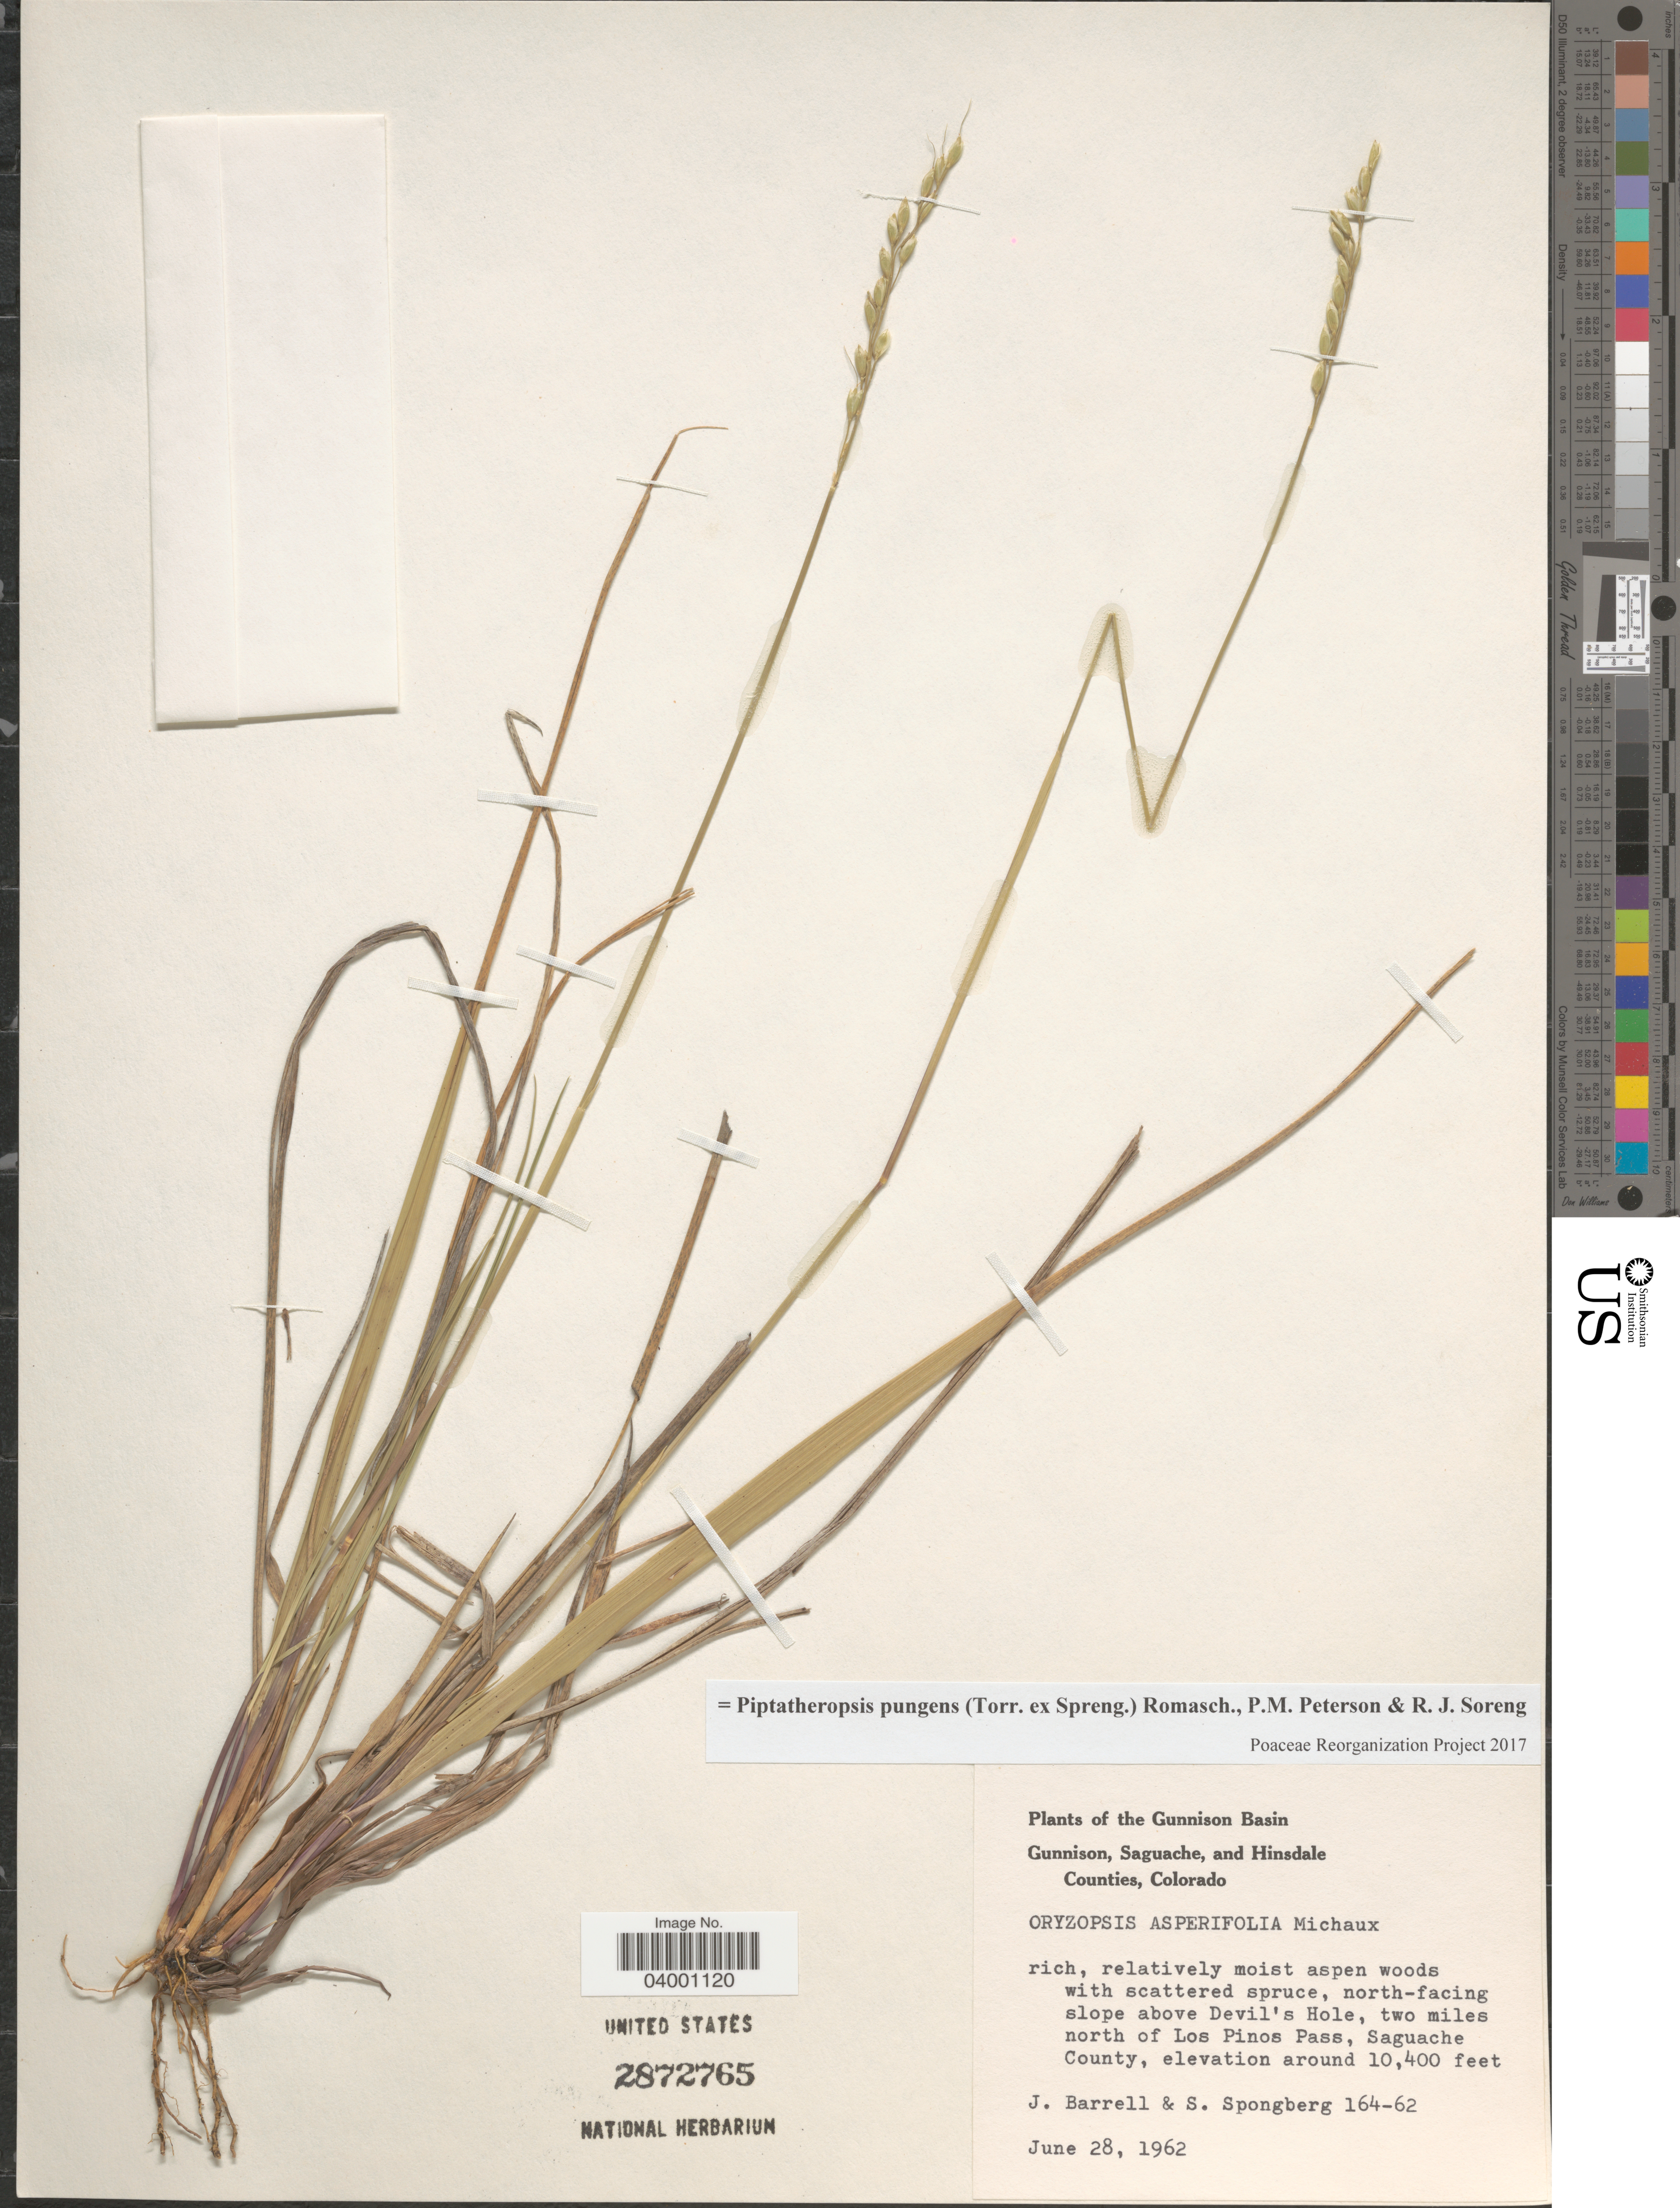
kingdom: Plantae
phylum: Tracheophyta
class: Liliopsida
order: Poales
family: Poaceae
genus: Piptatheropsis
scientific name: Piptatheropsis pungens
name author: (Torr. ex Spreng.) Romasch. et al.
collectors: J. Barrell & S. A.Spongberg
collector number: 164-62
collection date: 1962-06-28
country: United States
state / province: Colorado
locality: The Gunnison Basin. North-facing slope above Devil's Hole, two miles north of Los Pinos Pass, Saguache County.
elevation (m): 3170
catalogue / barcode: US 2872765